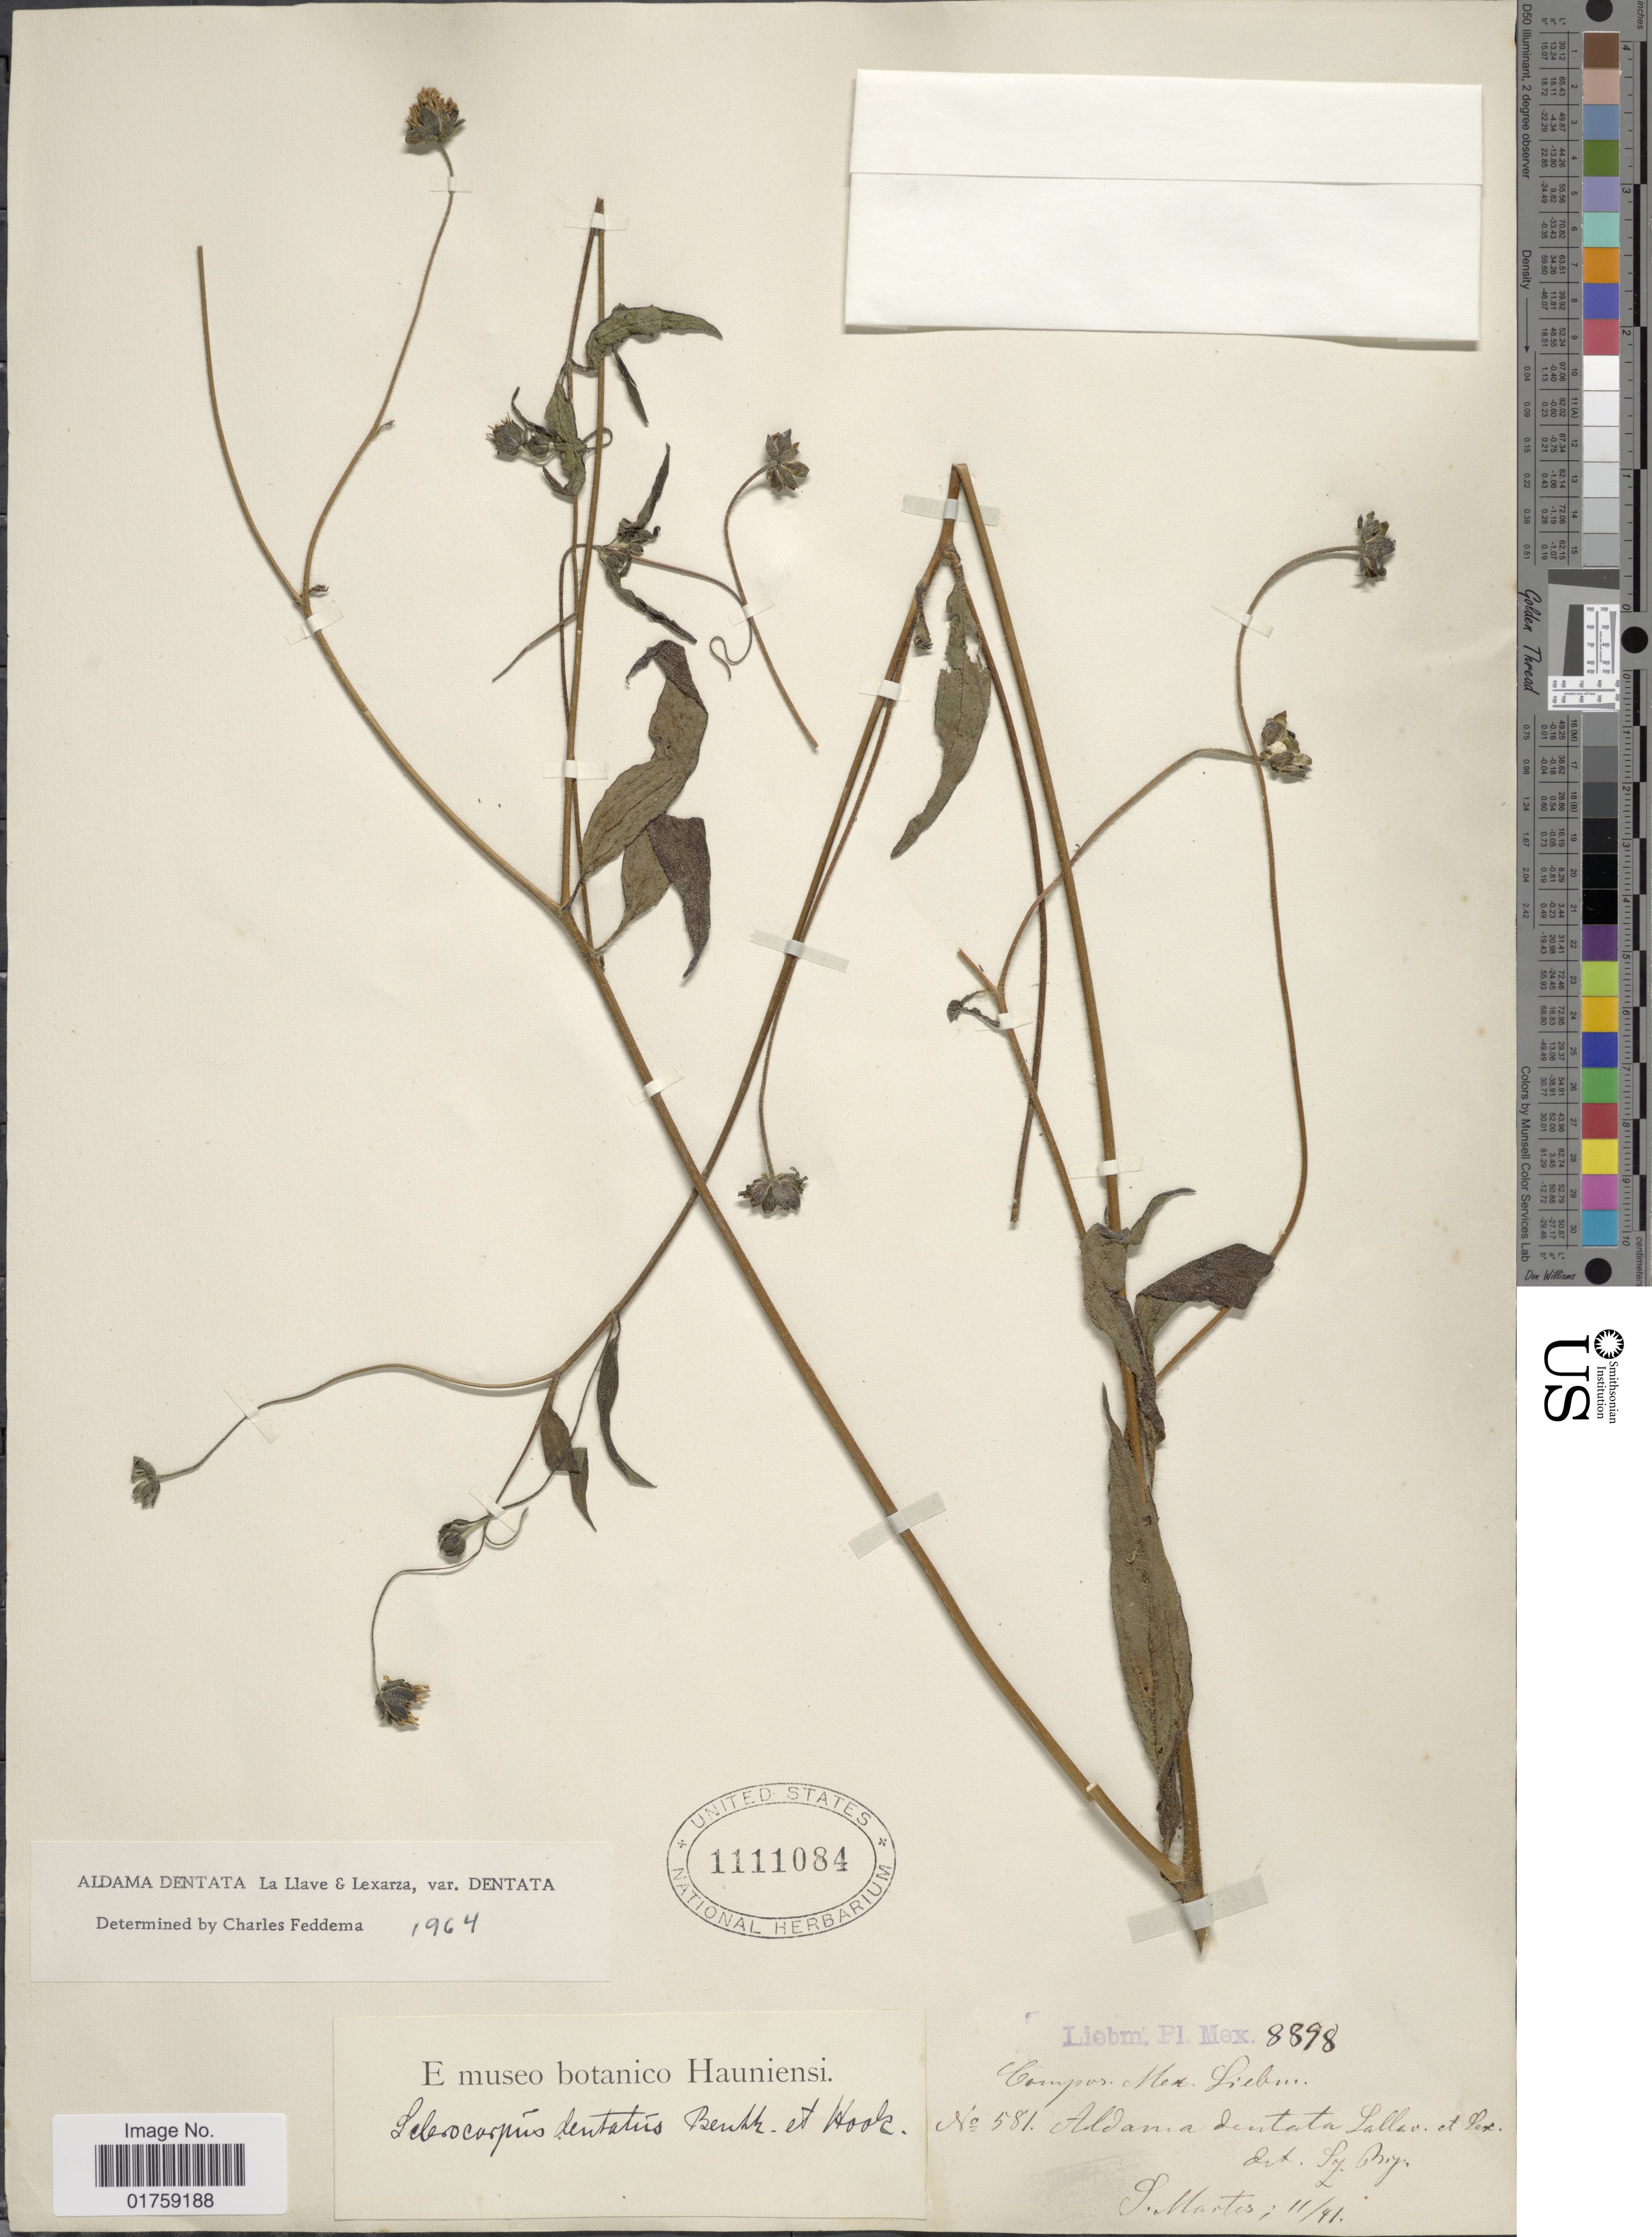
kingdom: Plantae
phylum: Tracheophyta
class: Magnoliopsida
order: Asterales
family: Asteraceae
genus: Sclerocarpus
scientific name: Sclerocarpus dentatus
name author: (La Llave) Benth. & Hook. f. ex Hemsl.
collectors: S. Martes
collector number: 581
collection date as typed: Transcribed d/m/y: /11/41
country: Mexico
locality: Aldania dentata Lallav, et Lex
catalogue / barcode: US 111084